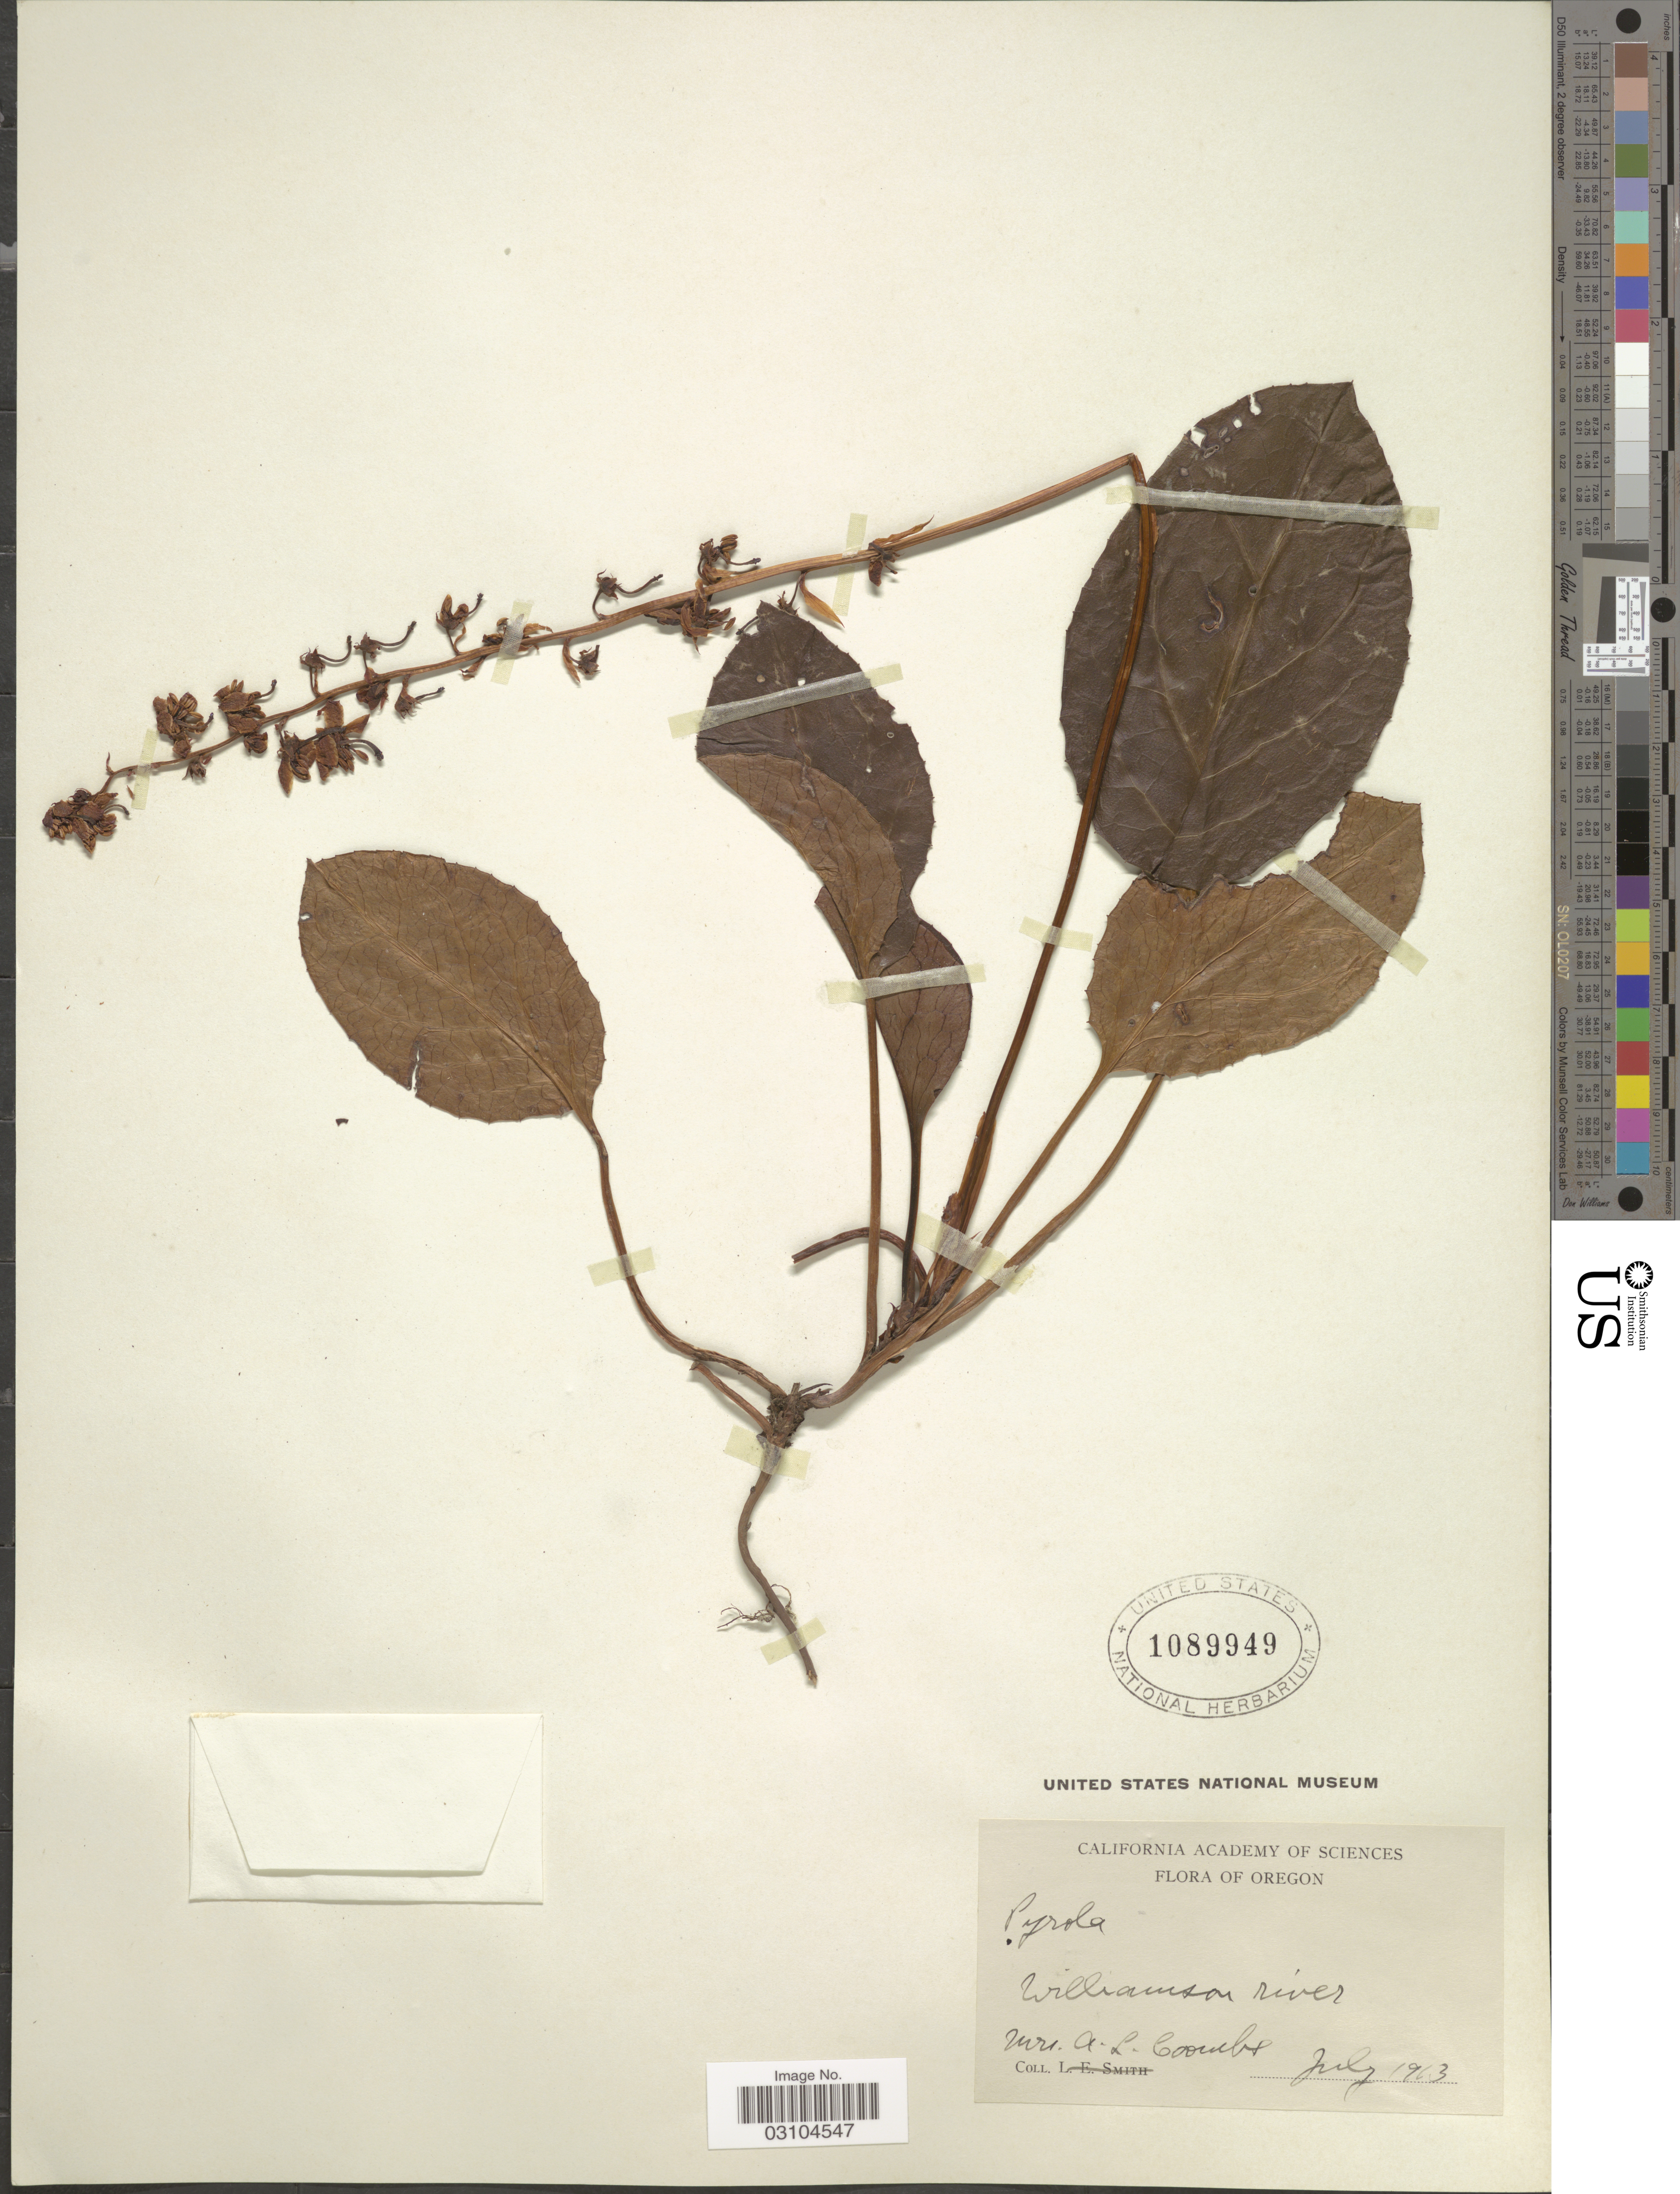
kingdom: Plantae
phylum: Tracheophyta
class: Magnoliopsida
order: Ericales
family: Ericaceae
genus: Pyrola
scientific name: Pyrola sp.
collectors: A. Coombs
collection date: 1913-07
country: United States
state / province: Oregon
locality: Williamson river.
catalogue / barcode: US 1089949